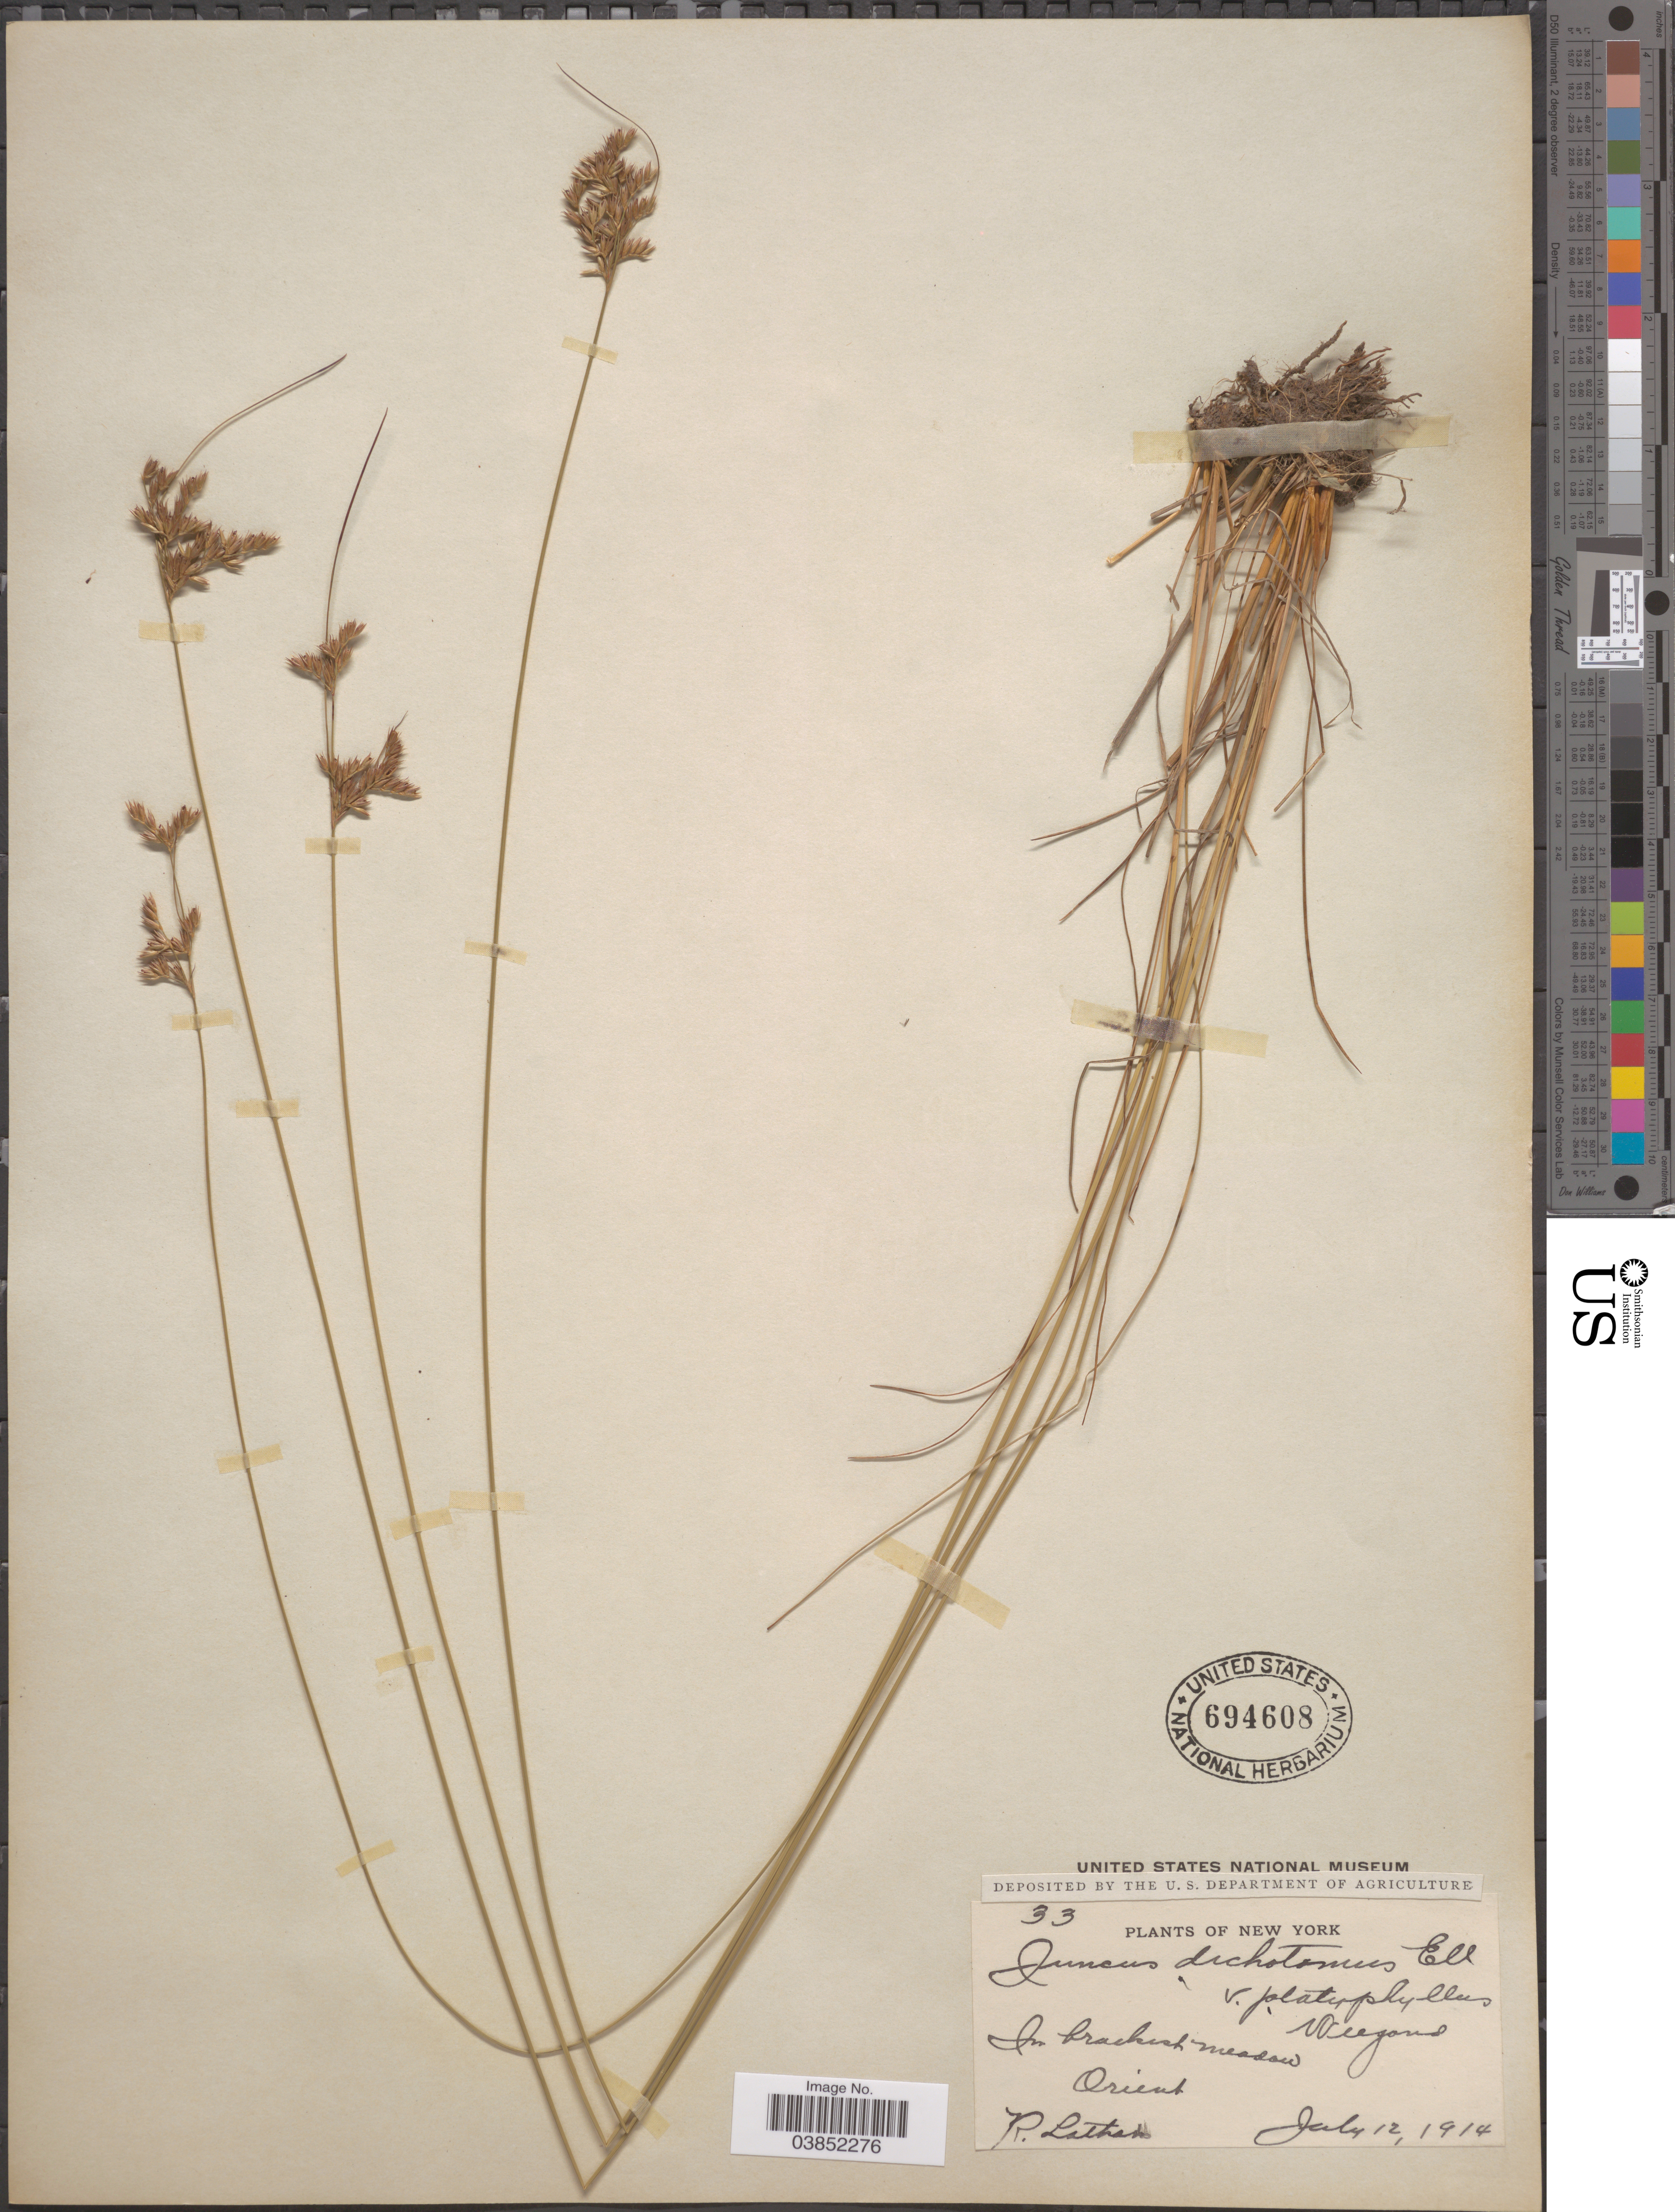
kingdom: Plantae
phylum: Tracheophyta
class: Liliopsida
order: Poales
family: Juncaceae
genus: Juncus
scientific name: Juncus dichotomus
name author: Elliott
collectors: R. Latham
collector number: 33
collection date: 1914-07-12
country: United States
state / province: New York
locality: In brackish meadow Orient.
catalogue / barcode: US 694608